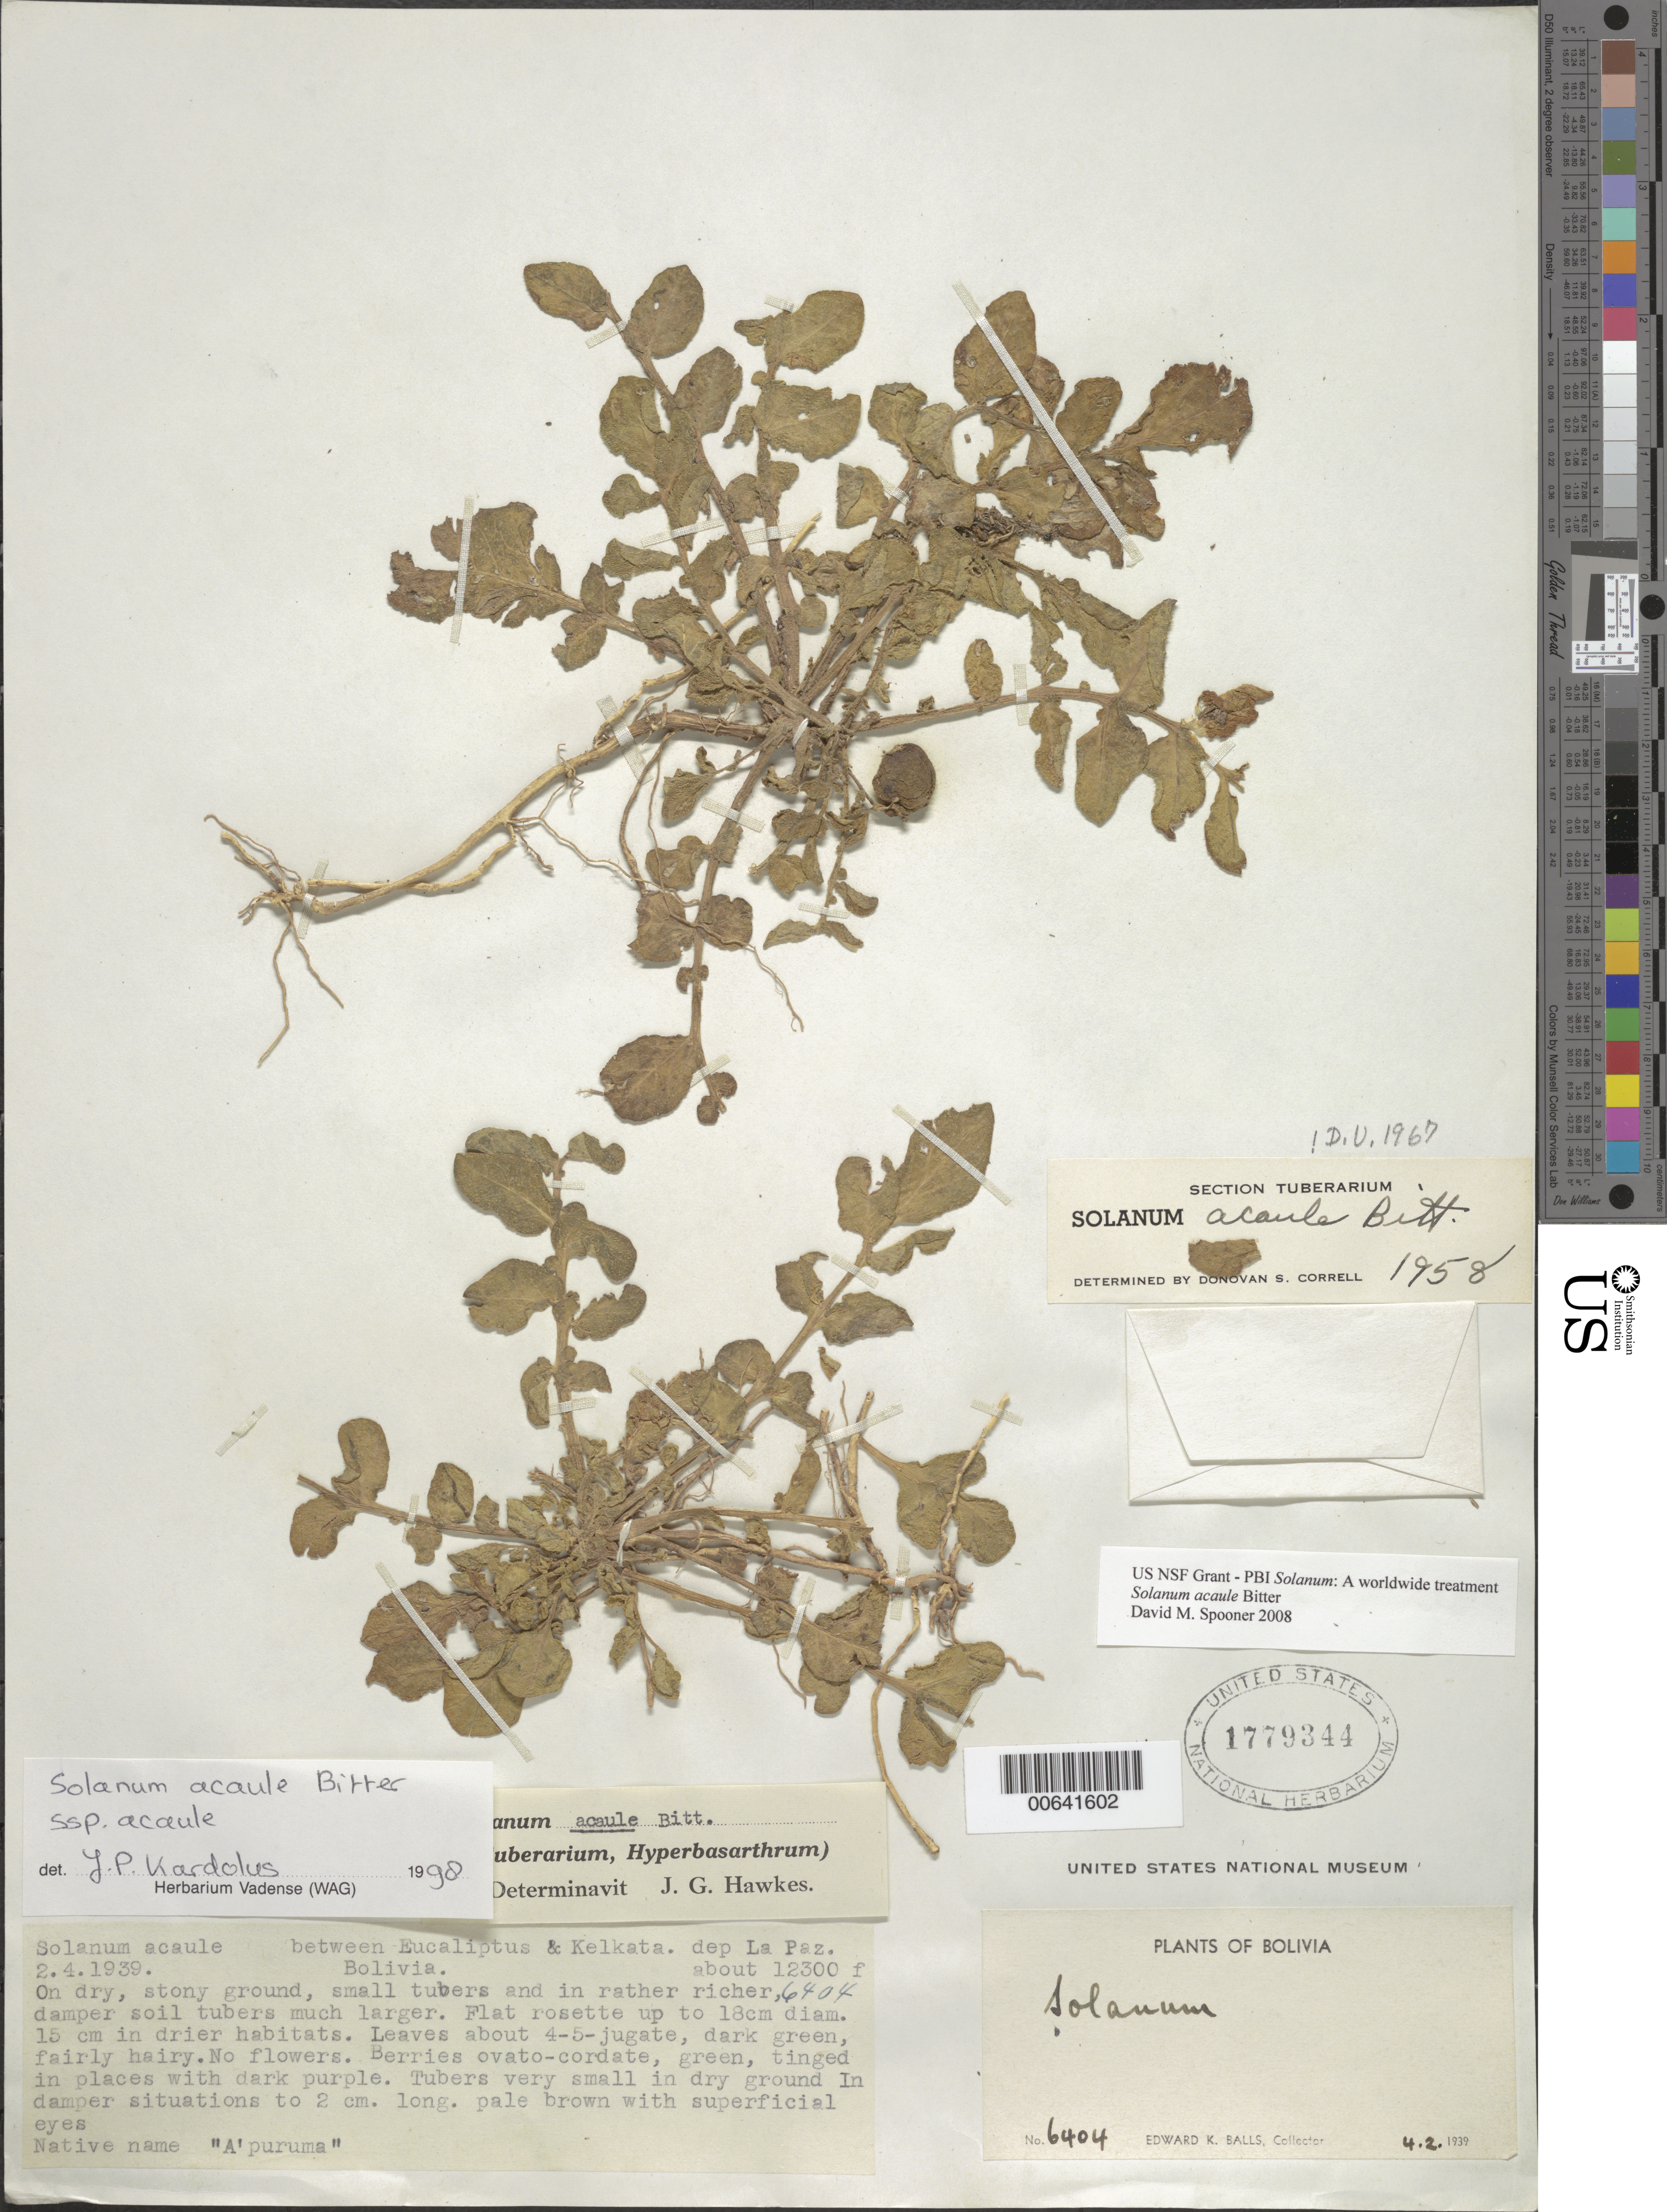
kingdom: Plantae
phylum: Tracheophyta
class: Magnoliopsida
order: Solanales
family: Solanaceae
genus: Solanum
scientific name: Solanum acaule subsp. acaule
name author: Bitter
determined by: Kardolus, Y. P.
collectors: E. K. Balls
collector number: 6404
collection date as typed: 02 Apr 1939 or 04 Feb 1939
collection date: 1939-02-04 or 1939-04-02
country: Bolivia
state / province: La Paz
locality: Bolivia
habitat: Entre, en medio de Eucalyptus y kelkata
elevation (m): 3749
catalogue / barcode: US 1779344